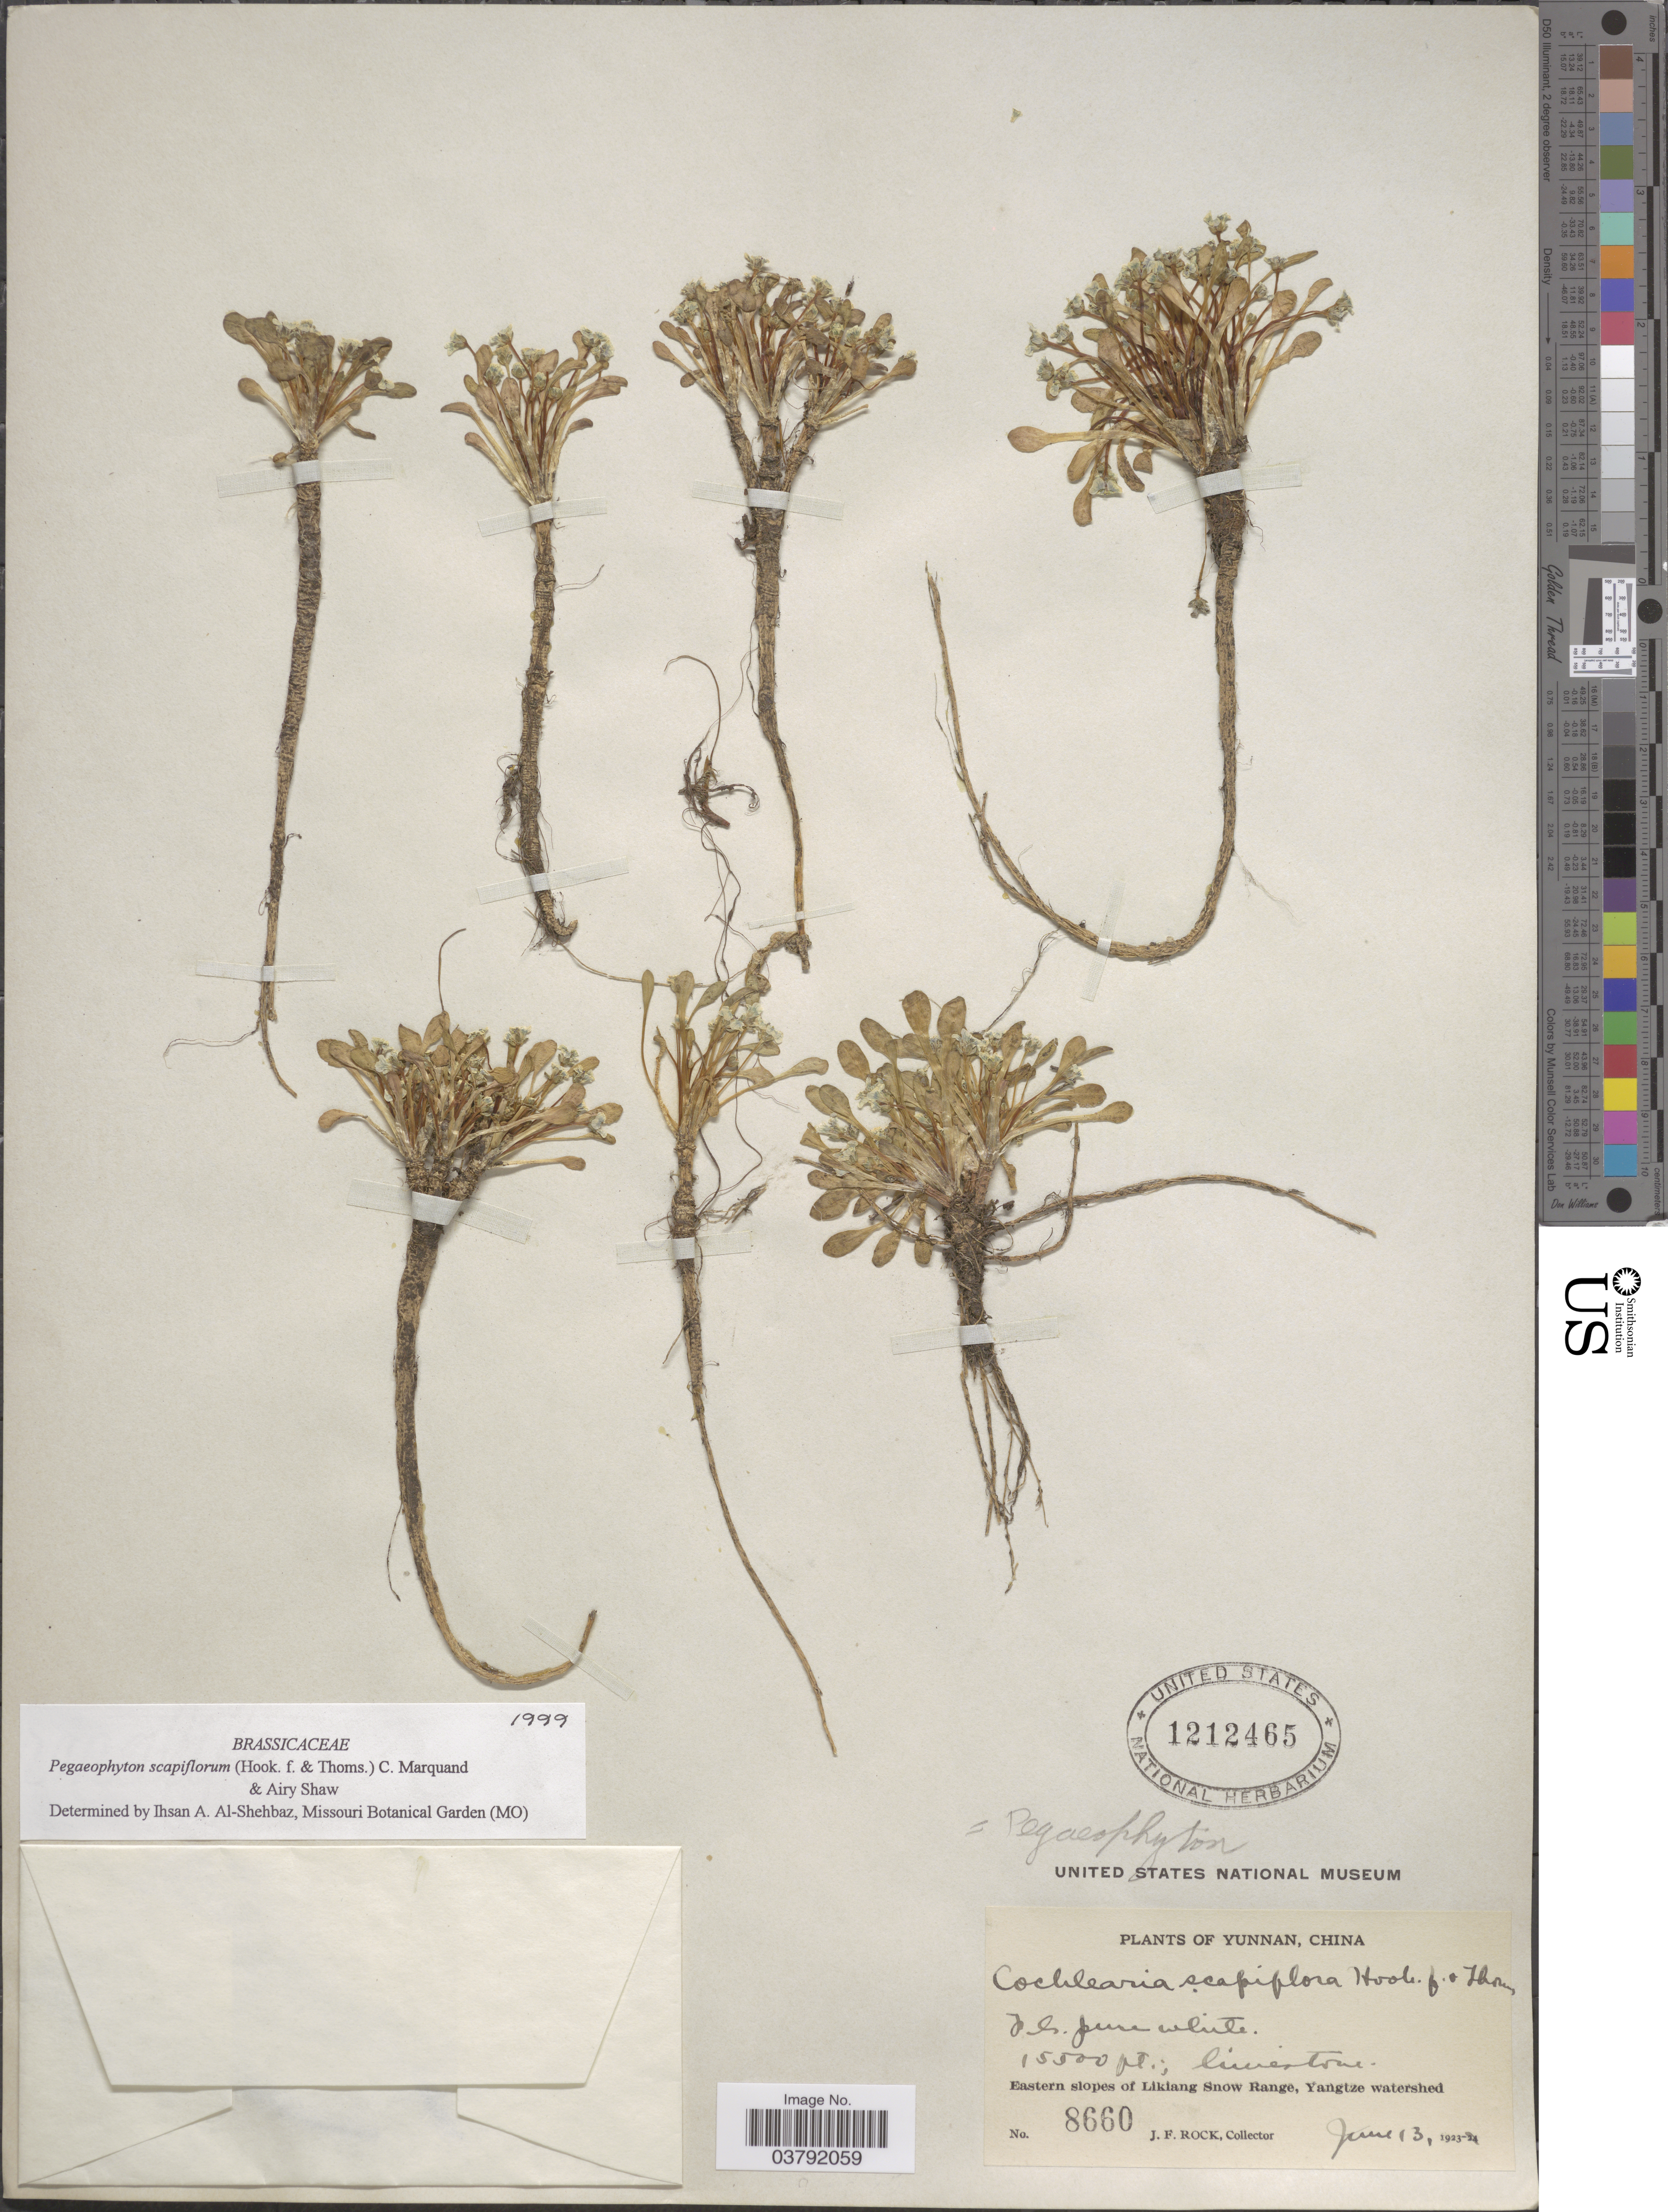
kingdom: Plantae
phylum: Tracheophyta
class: Magnoliopsida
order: Brassicales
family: Brassicaceae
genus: Pegaeophyton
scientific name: Pegaeophyton scapiflorum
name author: (Hook. f. & Thomson) C. Marquand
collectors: J. Rock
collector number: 8660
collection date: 1923-06-13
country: China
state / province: Yunnan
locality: Eastern slopes of Likiang Snow Range, Yangtze watershed.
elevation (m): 4724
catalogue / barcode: US 1212465